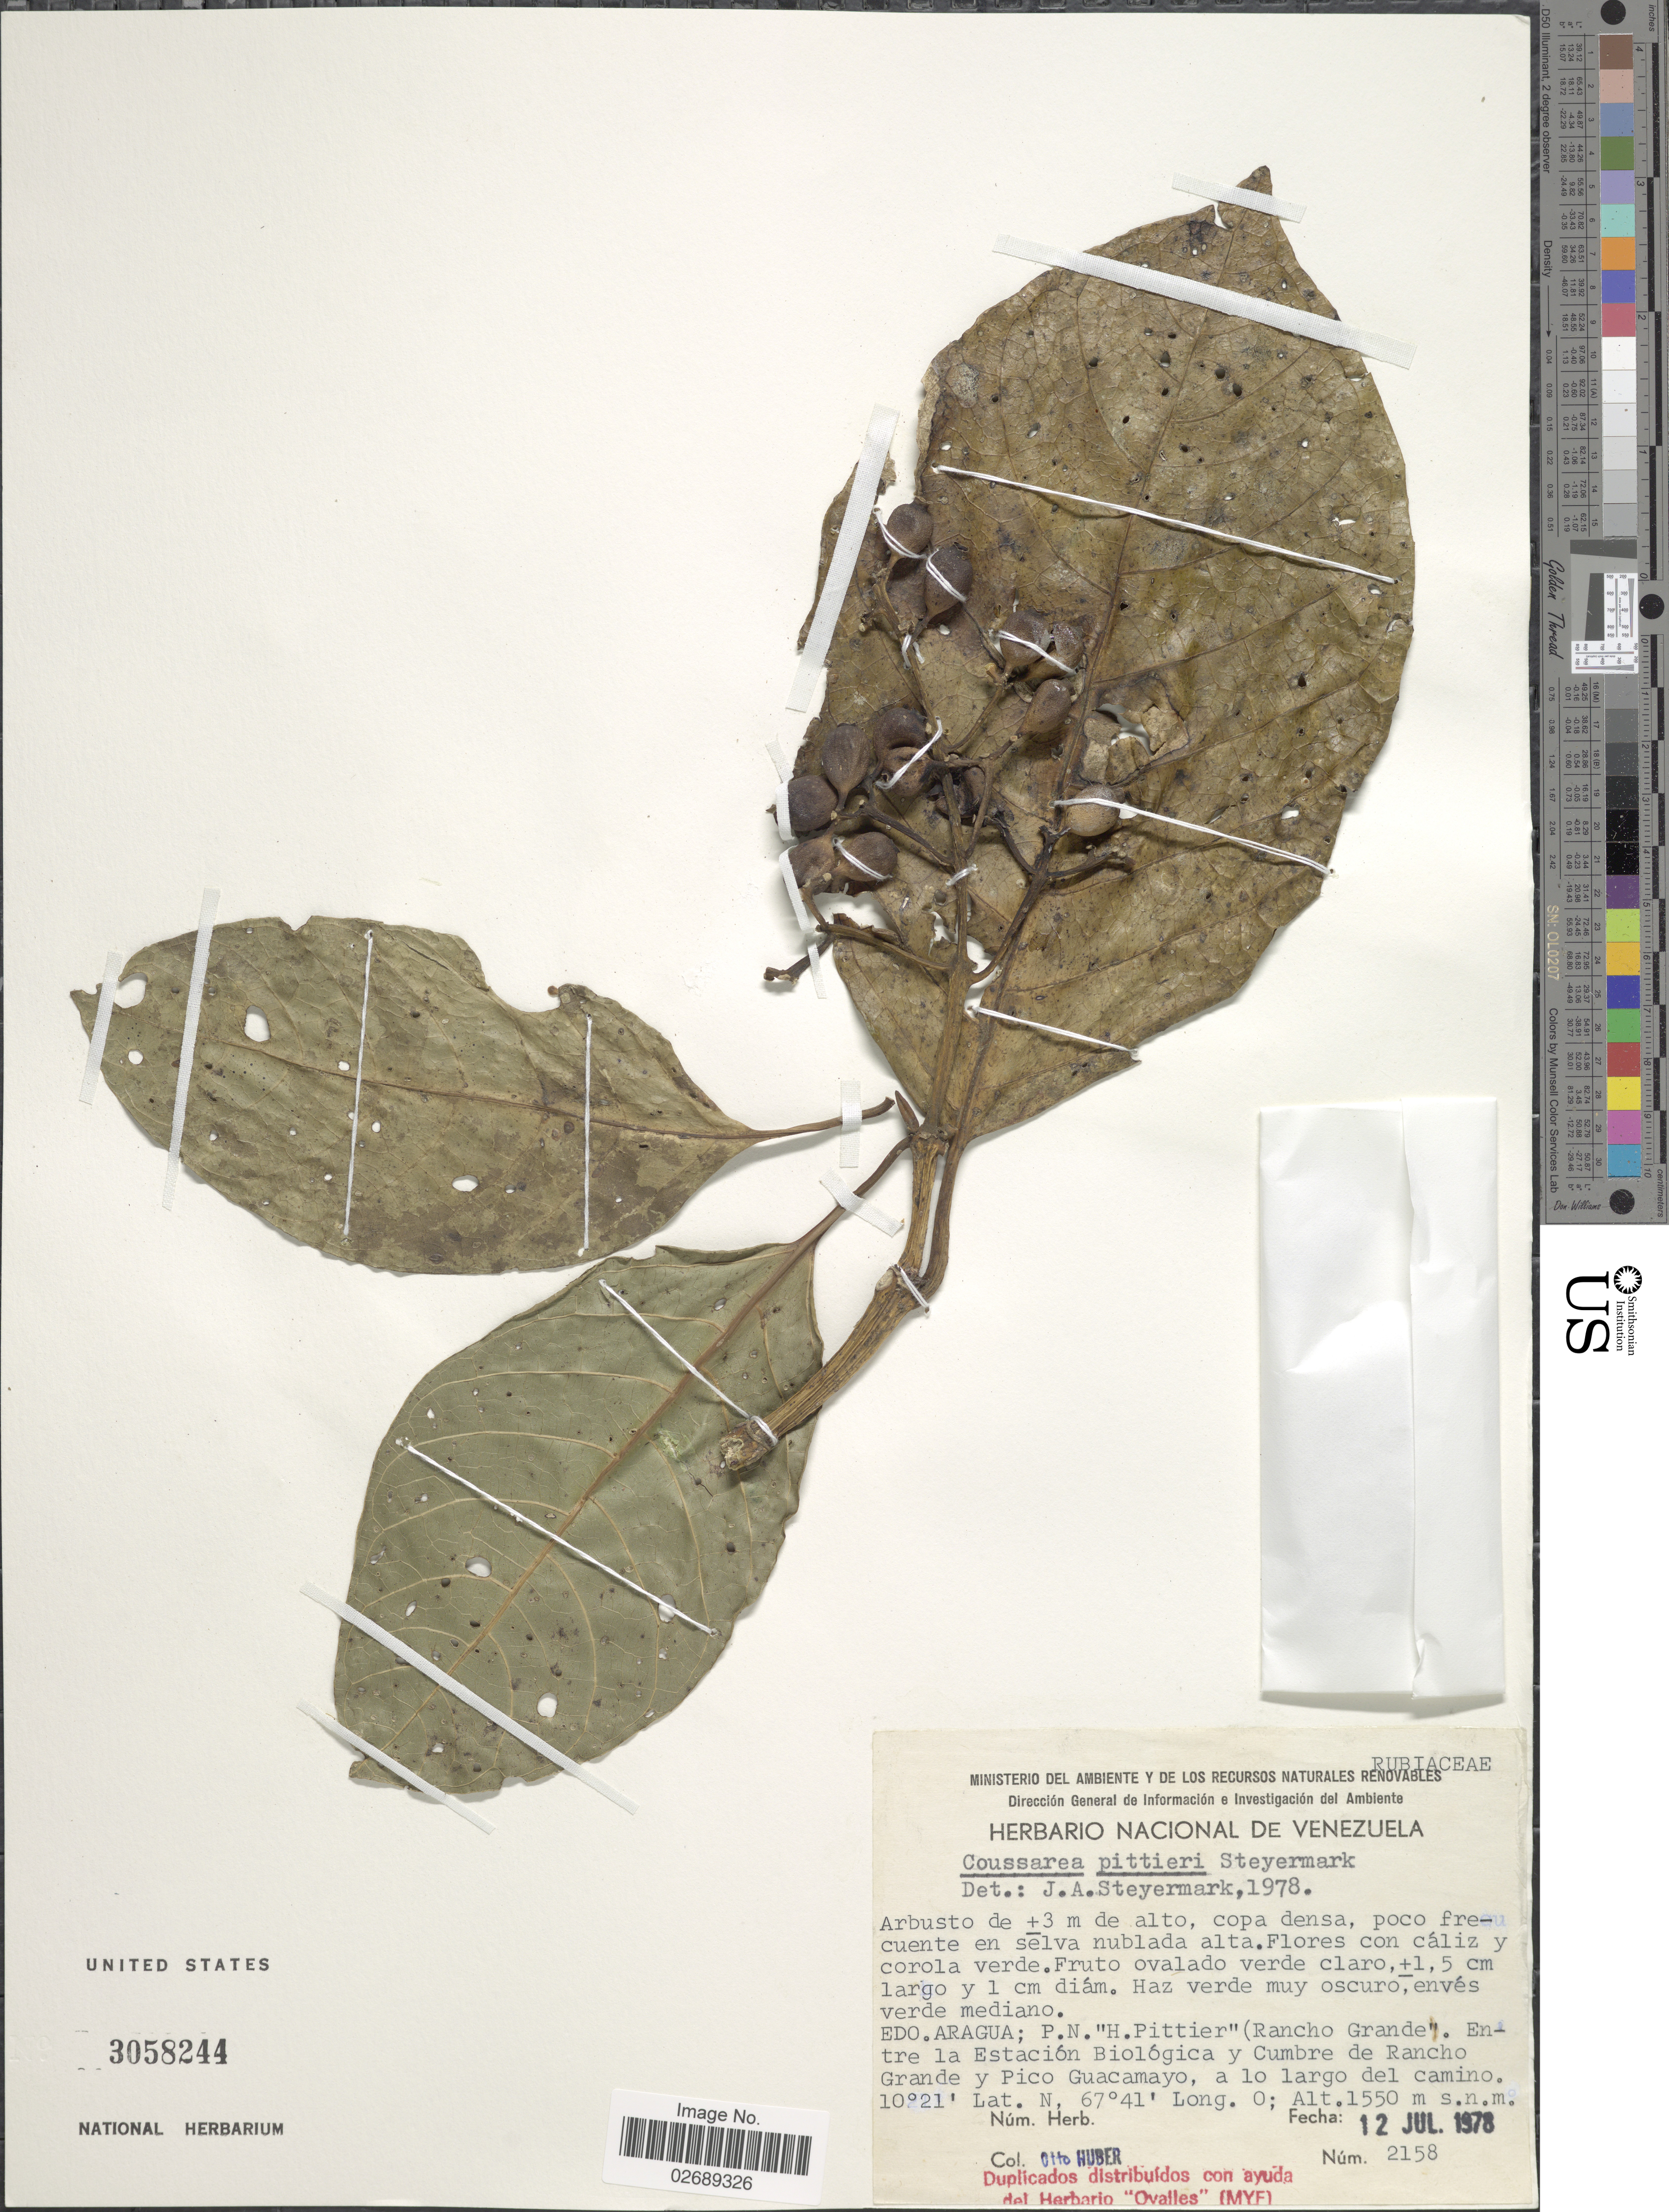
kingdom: Plantae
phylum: Tracheophyta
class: Magnoliopsida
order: Gentianales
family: Rubiaceae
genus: Coussarea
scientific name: Coussarea pittieri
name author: Steyerm.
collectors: O. Huber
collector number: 2158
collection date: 1978-07-12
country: Venezuela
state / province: Aragua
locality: P.N. "H. Pittier" (Rancho Grande) Entre la Estacion Biologica y cumbre de Rancho Grande y Pico Guacamayo, a lo largo del camino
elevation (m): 1550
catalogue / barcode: US 3058244